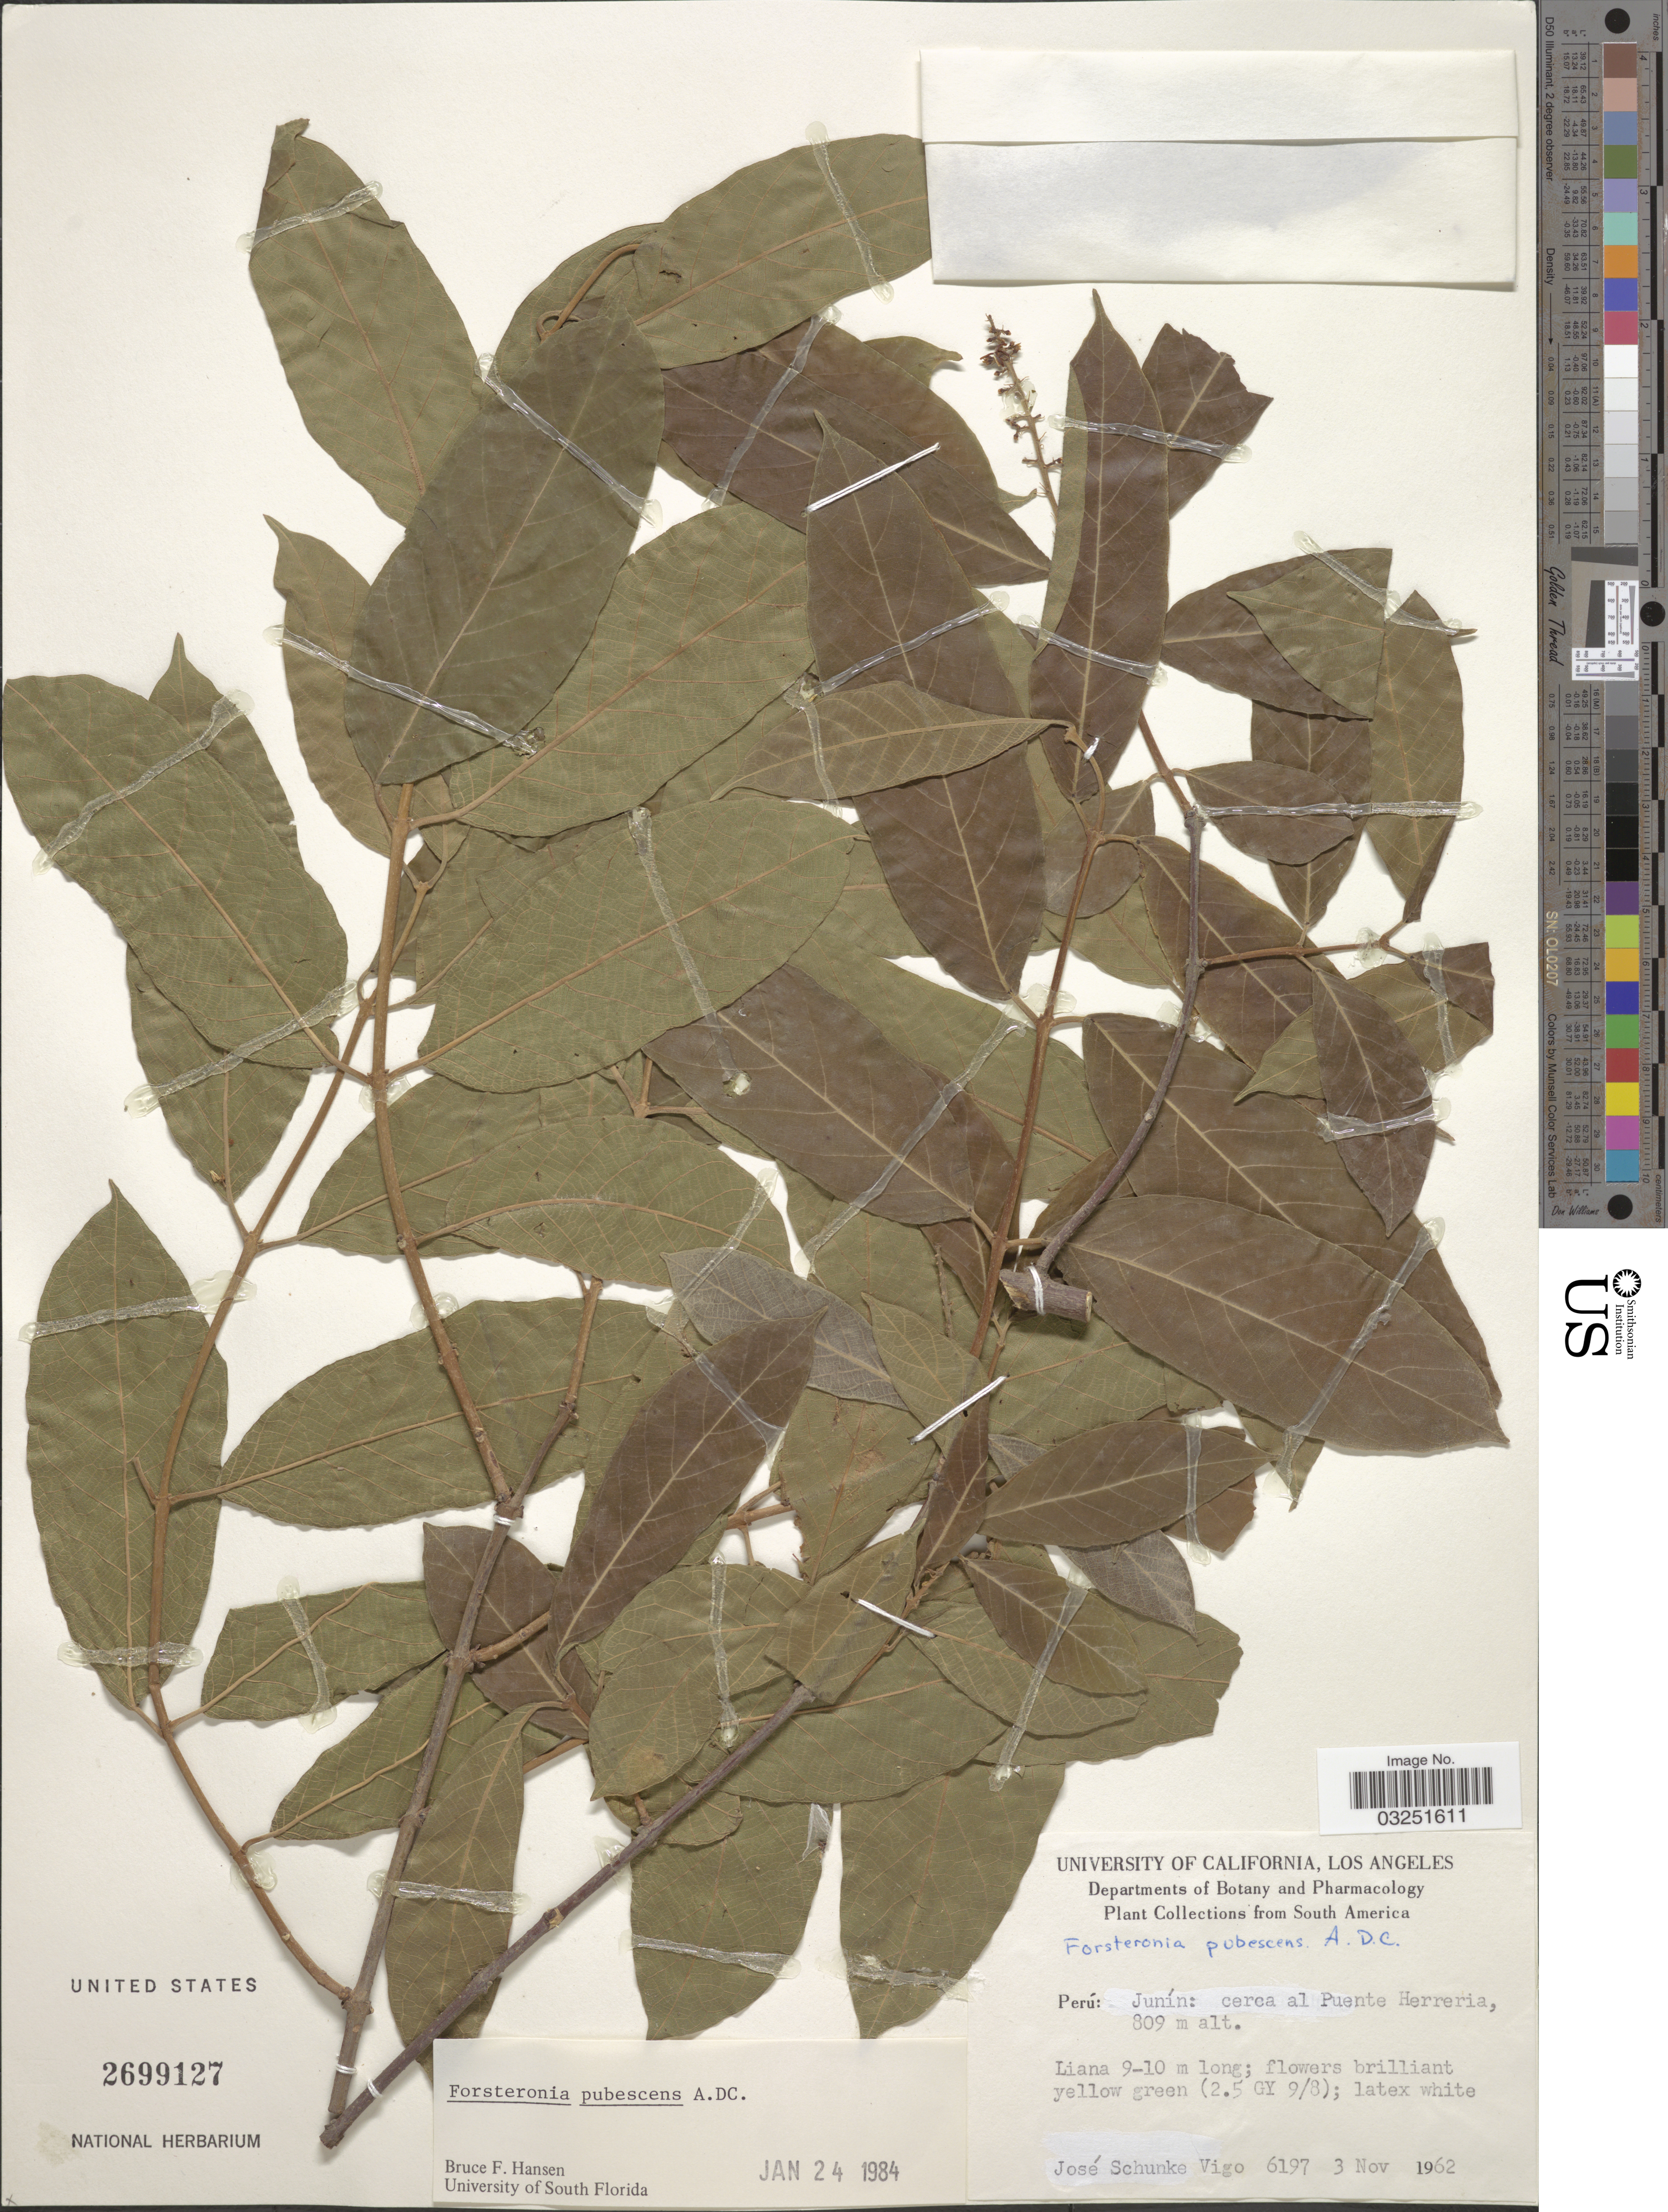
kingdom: Plantae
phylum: Tracheophyta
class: Magnoliopsida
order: Gentianales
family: Apocynaceae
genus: Forsteronia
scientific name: Forsteronia pubescens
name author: A. DC.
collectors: J. Schunke Vigo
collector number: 6197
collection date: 1962-11-03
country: Peru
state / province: Junín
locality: Junín: cerca al Puente Herreria.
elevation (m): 809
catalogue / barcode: US 2699127